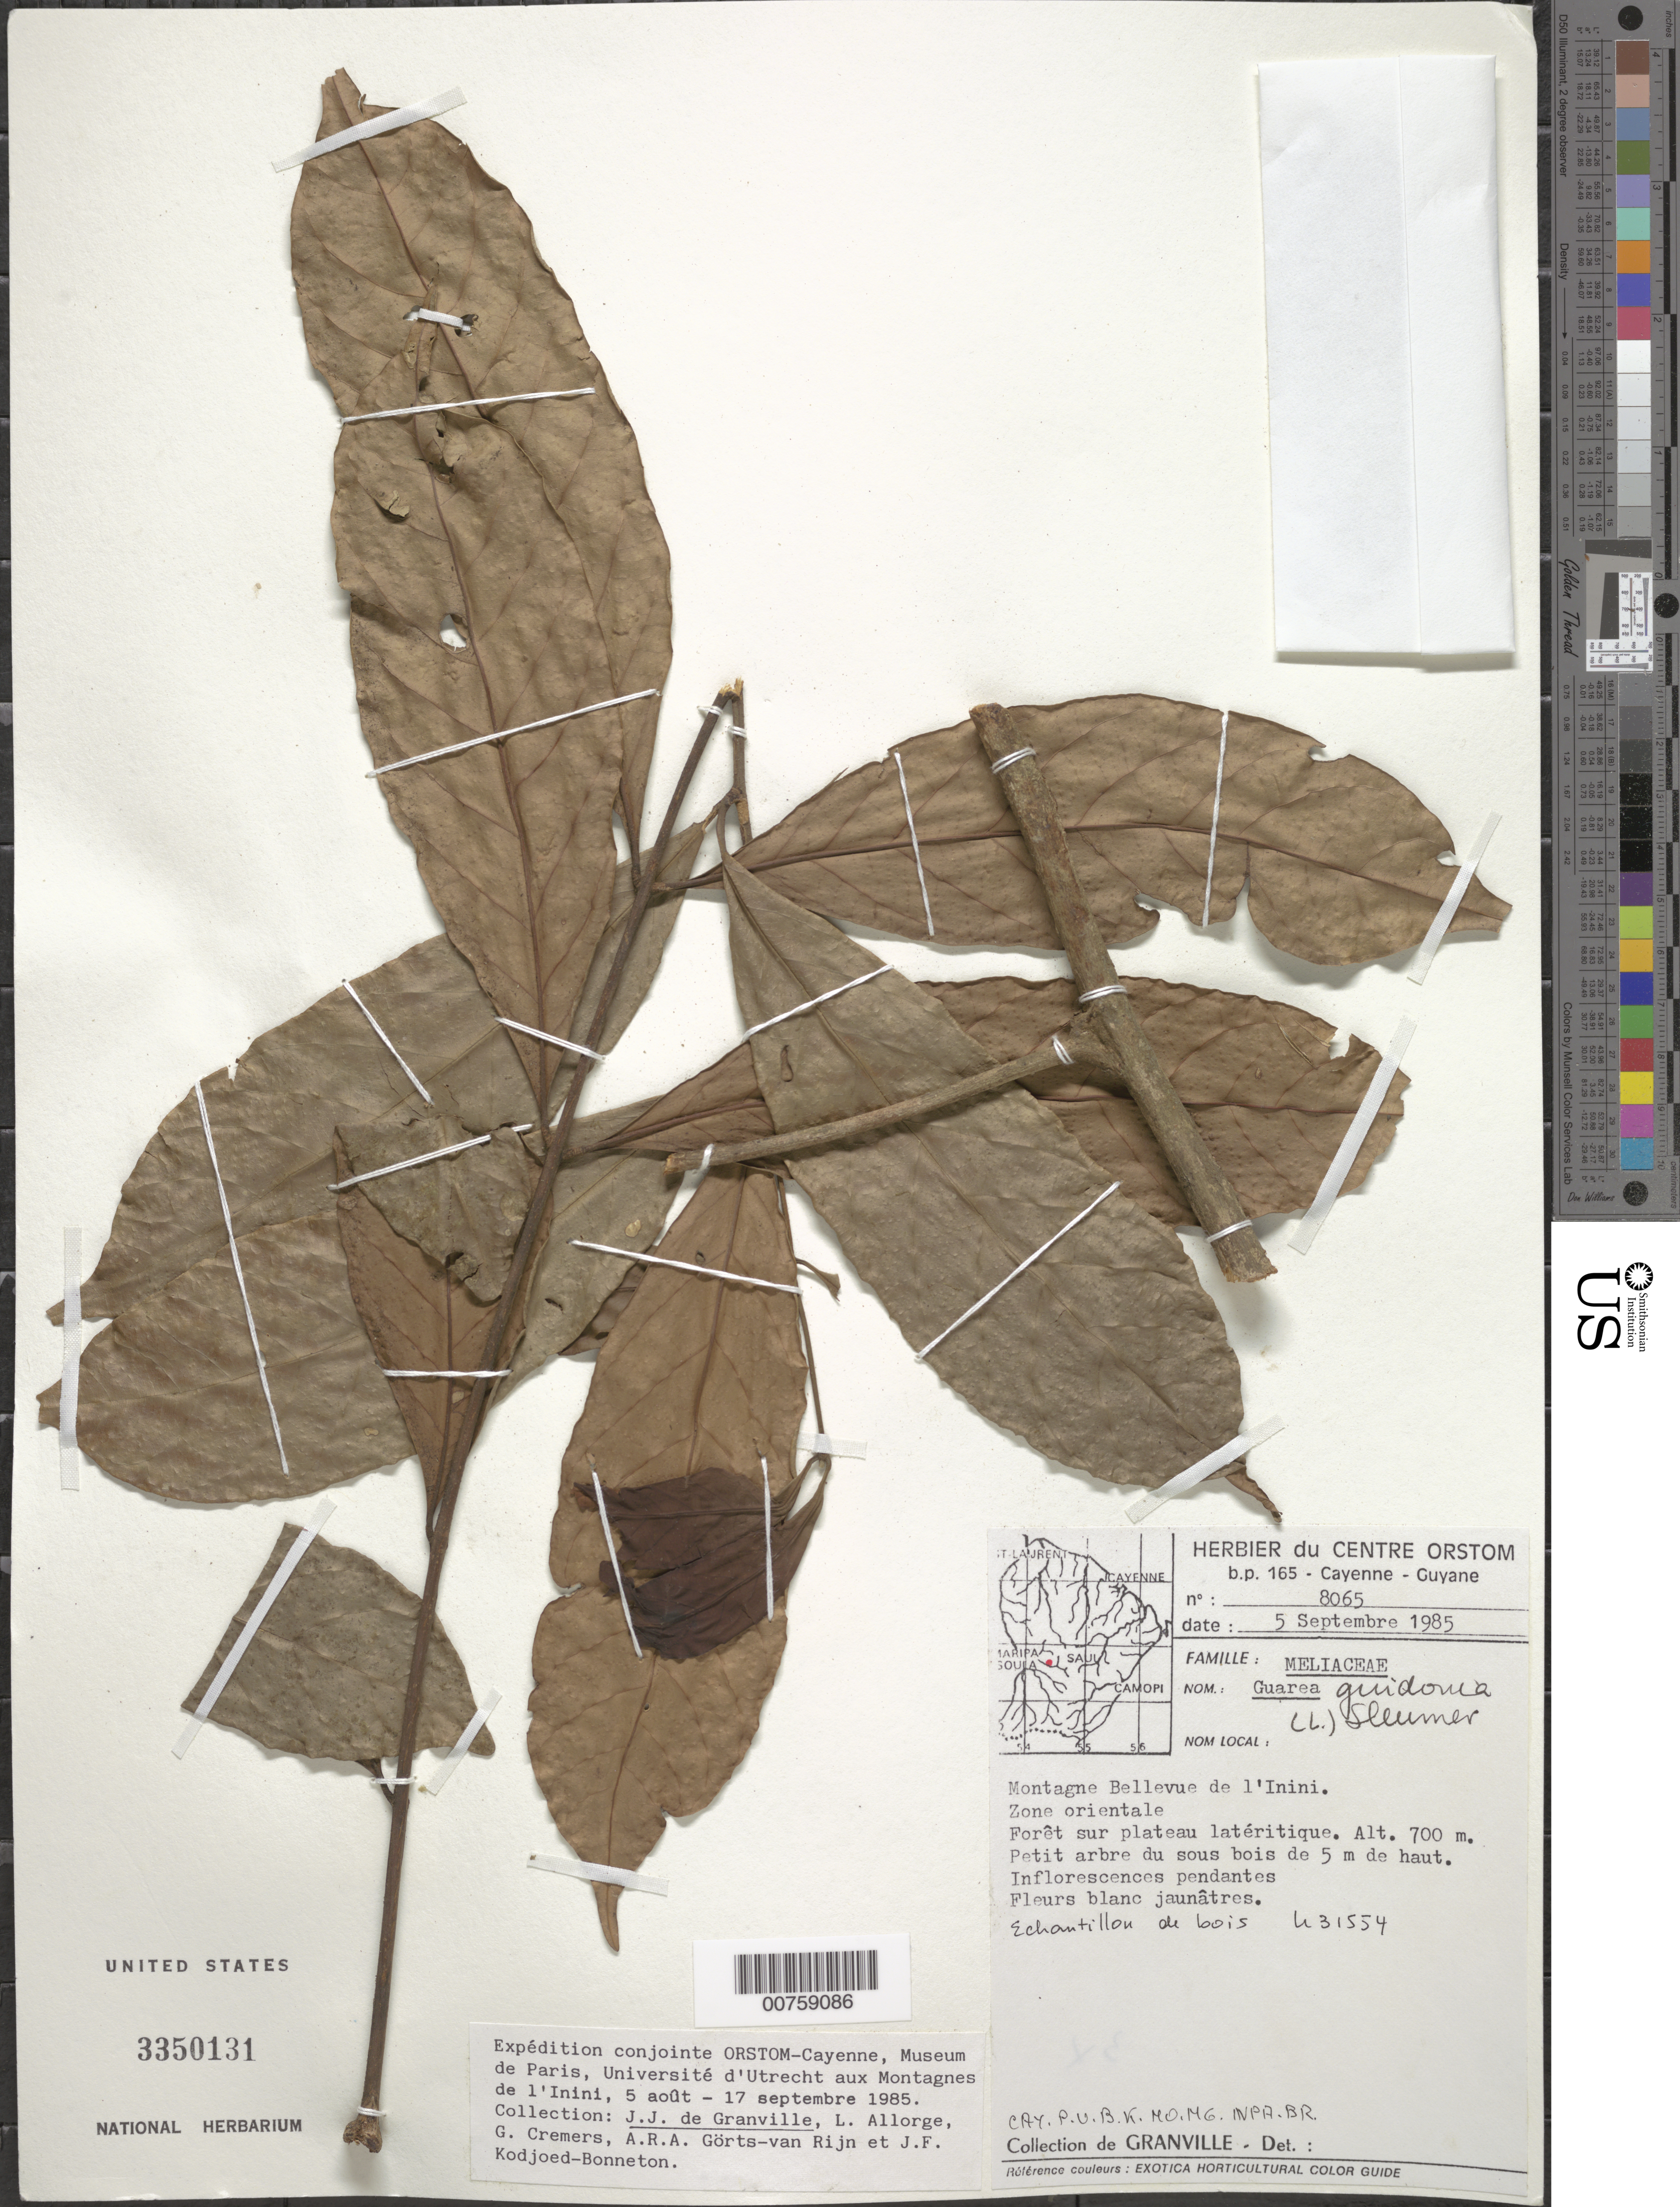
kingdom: Plantae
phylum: Tracheophyta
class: Magnoliopsida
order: Sapindales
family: Meliaceae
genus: Guarea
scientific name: Guarea guidonia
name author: (L.) Sleumer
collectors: J.-J. de Granville, L. Allorge, G. Cremers, A. .R. A. Görts-van Rijn & J. Kodjoed-Bonneton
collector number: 8065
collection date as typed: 5-Sep-85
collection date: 1985-09-05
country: French Guiana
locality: Montagnes Bellevue de l'Inini, zone orientale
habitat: Forest on lateritic plateau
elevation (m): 700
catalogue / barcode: US 3350131